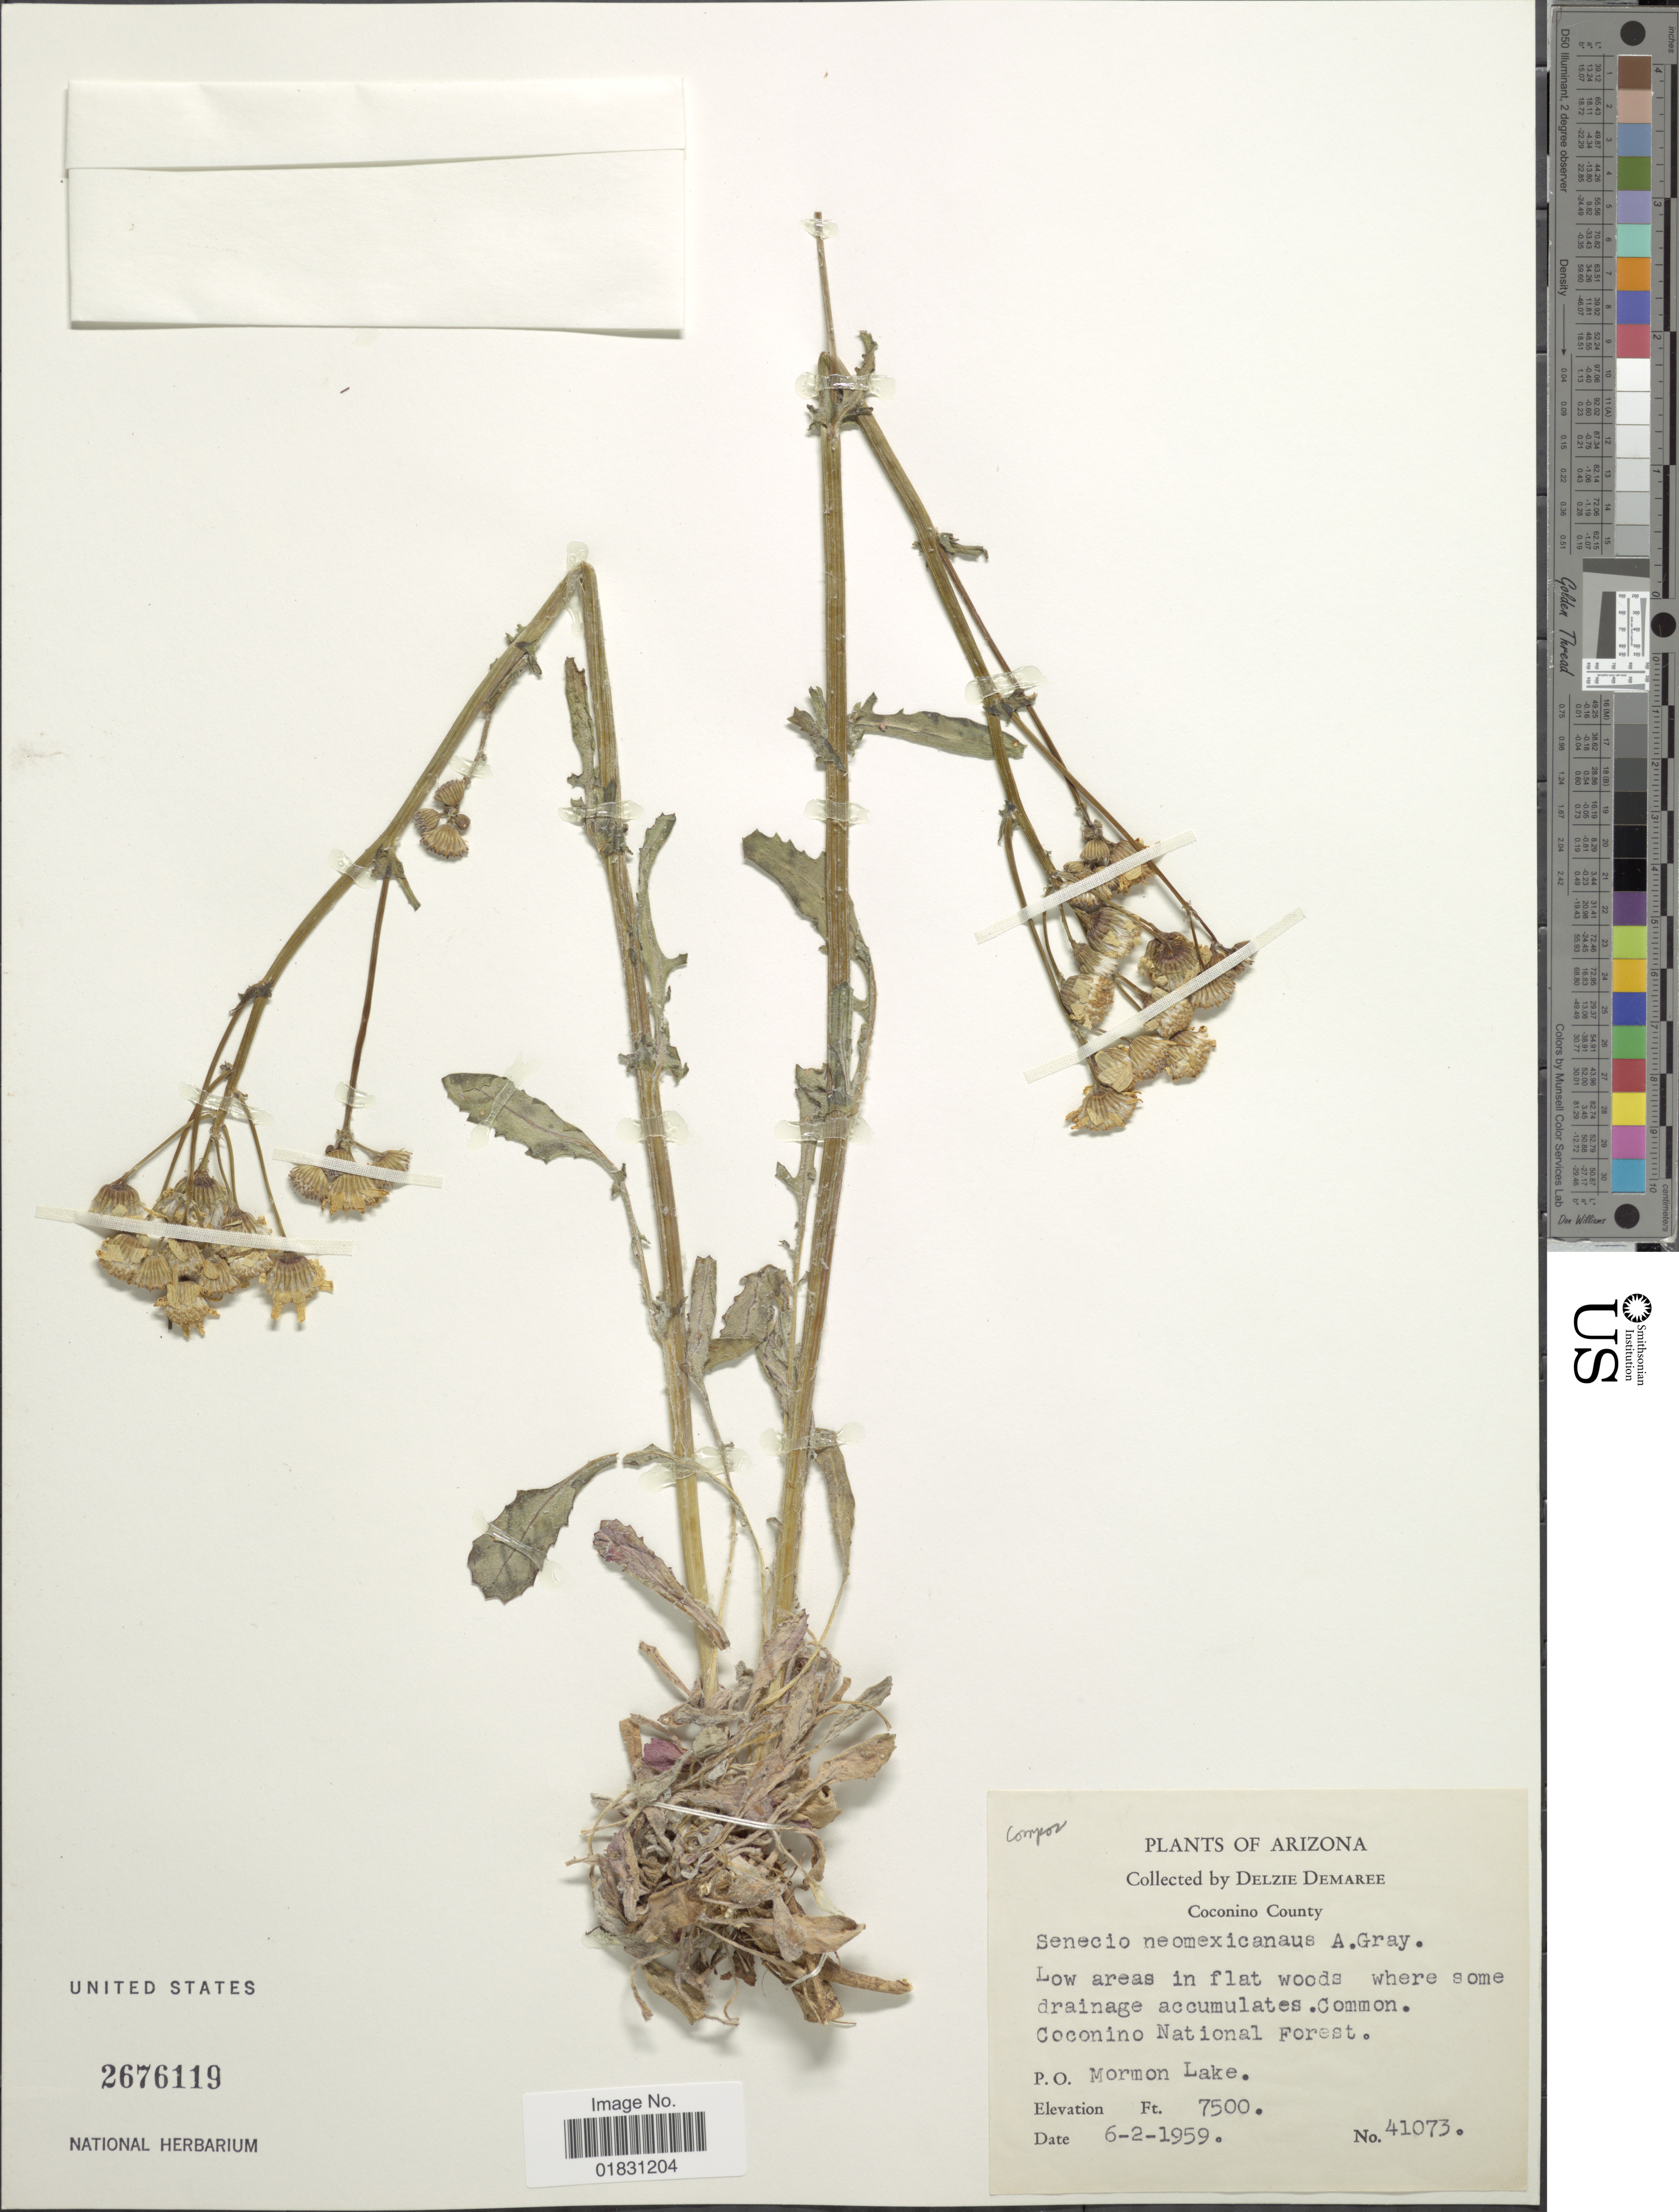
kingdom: Plantae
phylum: Tracheophyta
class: Magnoliopsida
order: Asterales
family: Asteraceae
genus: Packera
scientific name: Packera neomexicana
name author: (A. Gray) W.A. Weber & Á. Löve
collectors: D. Demaree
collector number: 41073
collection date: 1959-06-02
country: United States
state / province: Arizona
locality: Coconino County, Coconino National Forest, P.O. Mormon Lake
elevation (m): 2286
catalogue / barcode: US 2676119